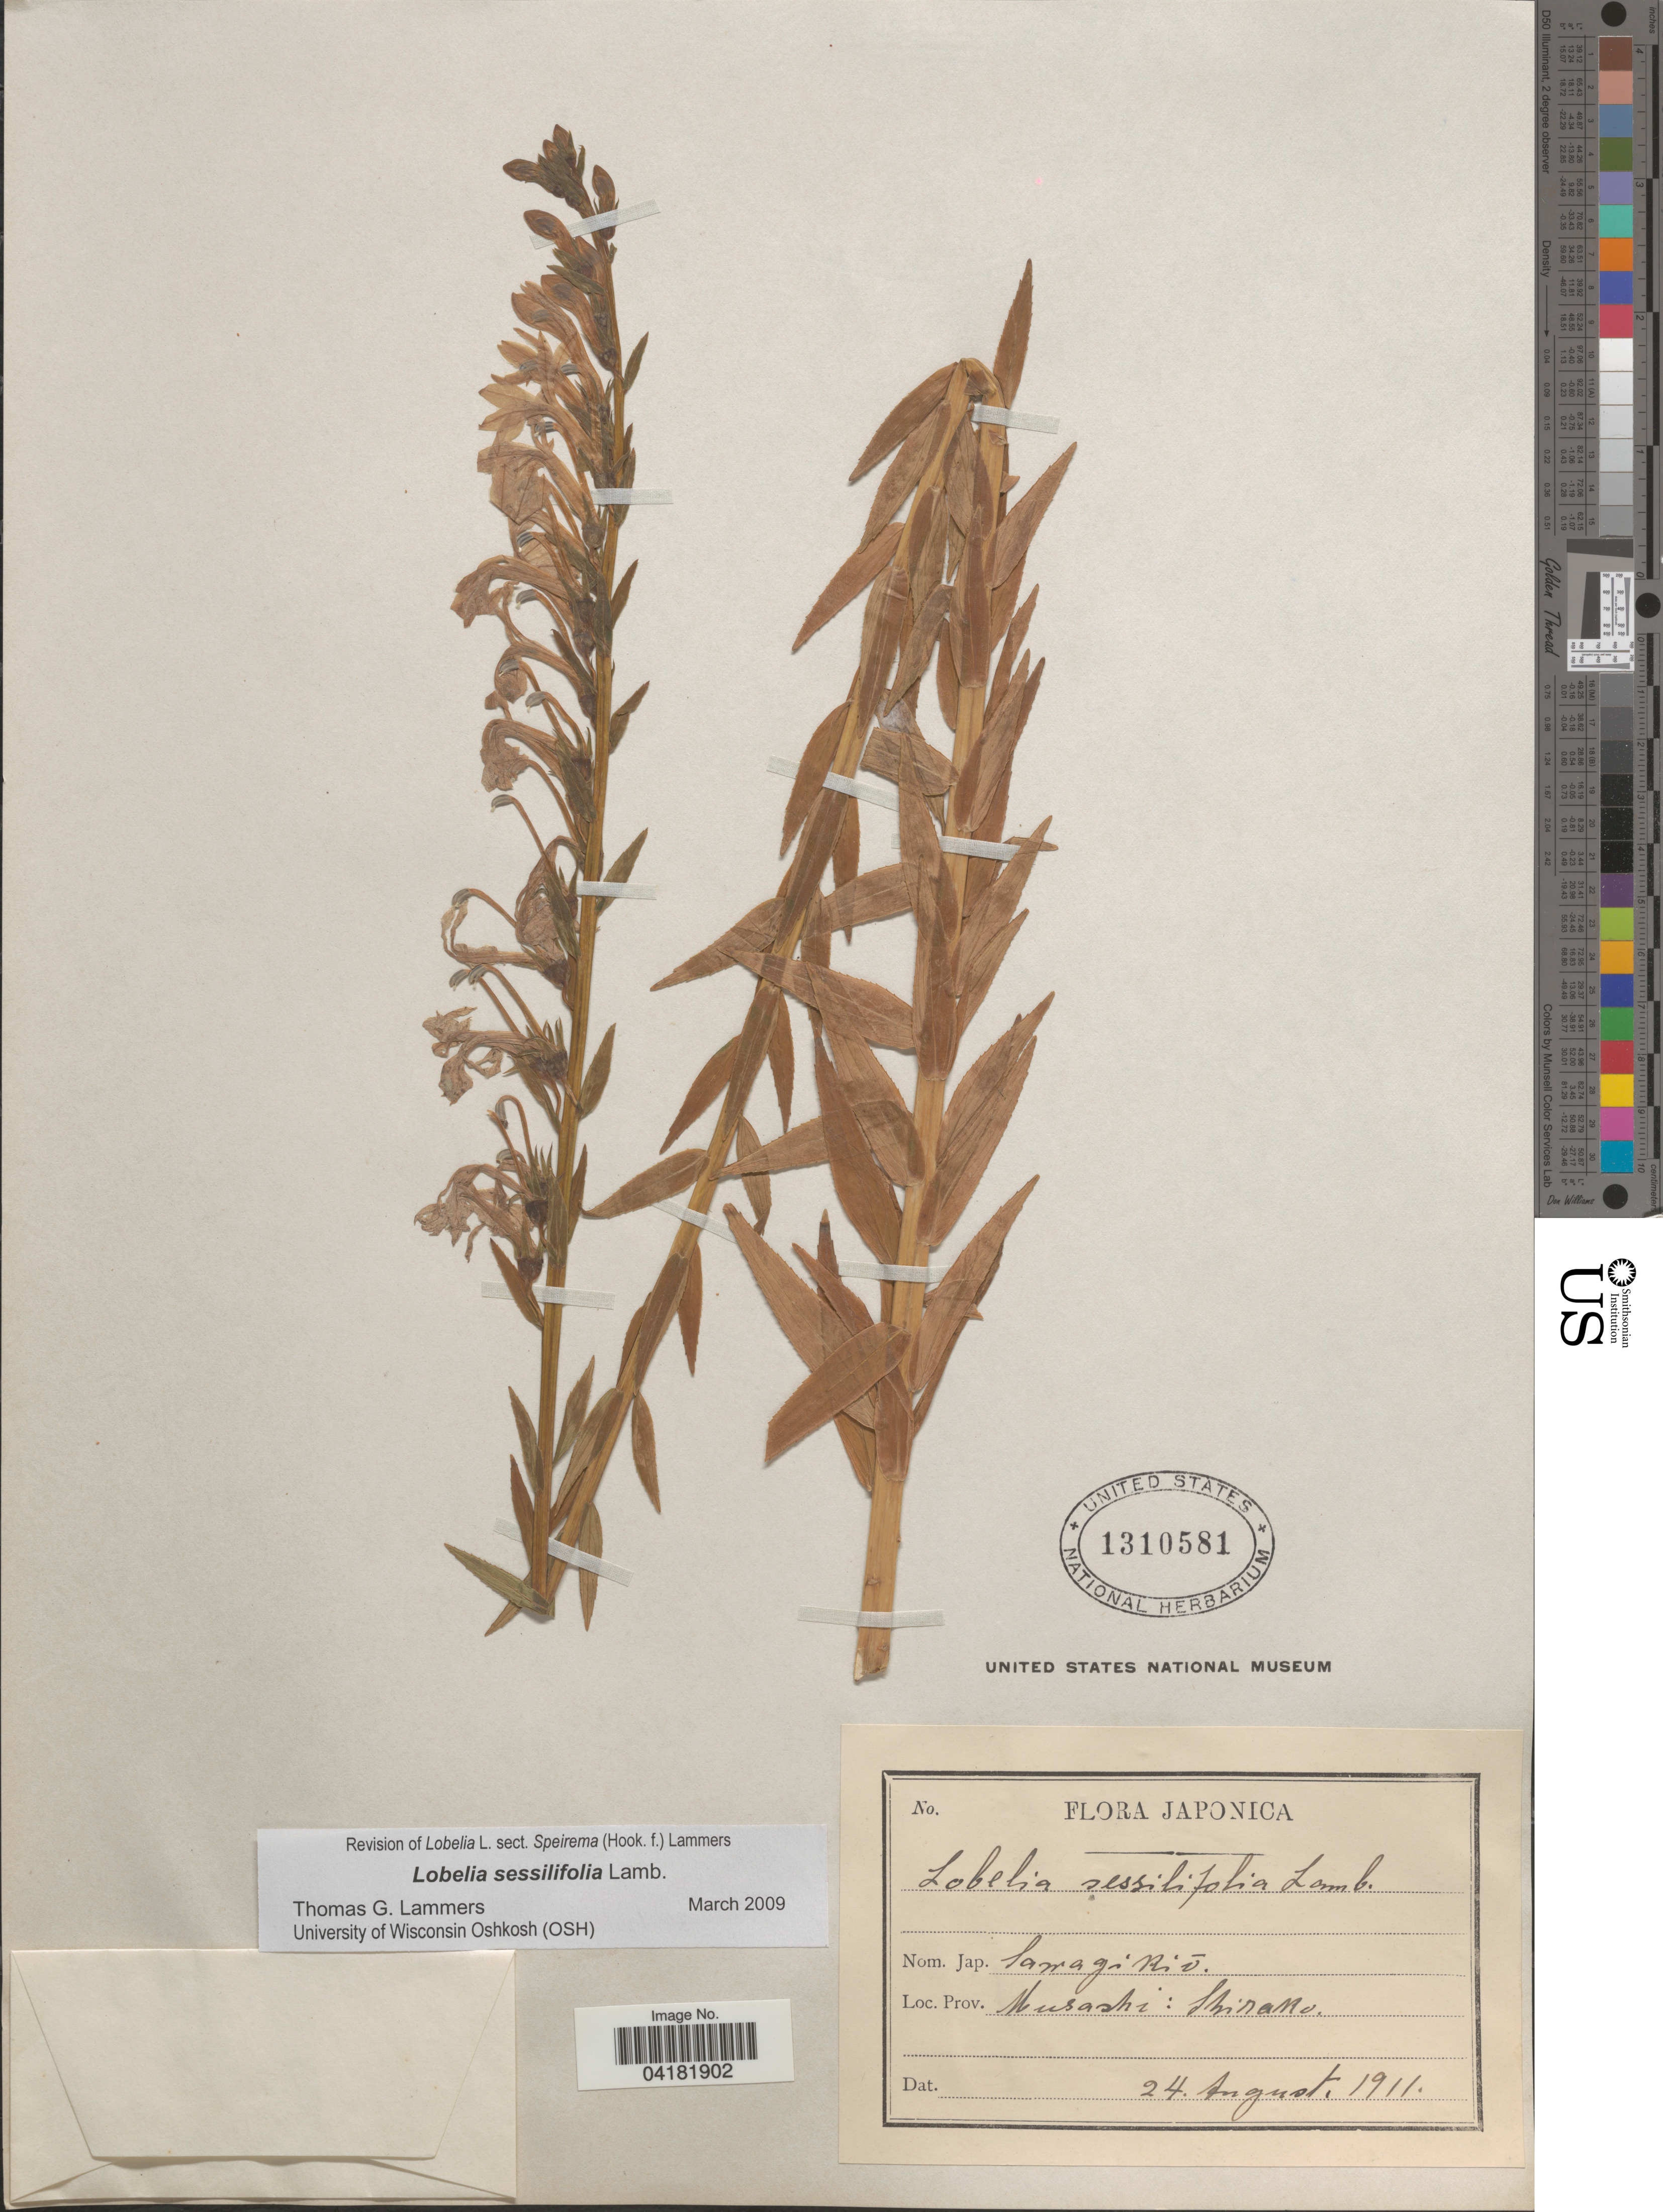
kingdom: Plantae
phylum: Tracheophyta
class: Magnoliopsida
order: Asterales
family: Campanulaceae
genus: Lobelia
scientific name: Lobelia sessilifolia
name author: Lamb.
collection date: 1911-08-24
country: Japan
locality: Musashi: Shirako [interpreted].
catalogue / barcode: US 1310581